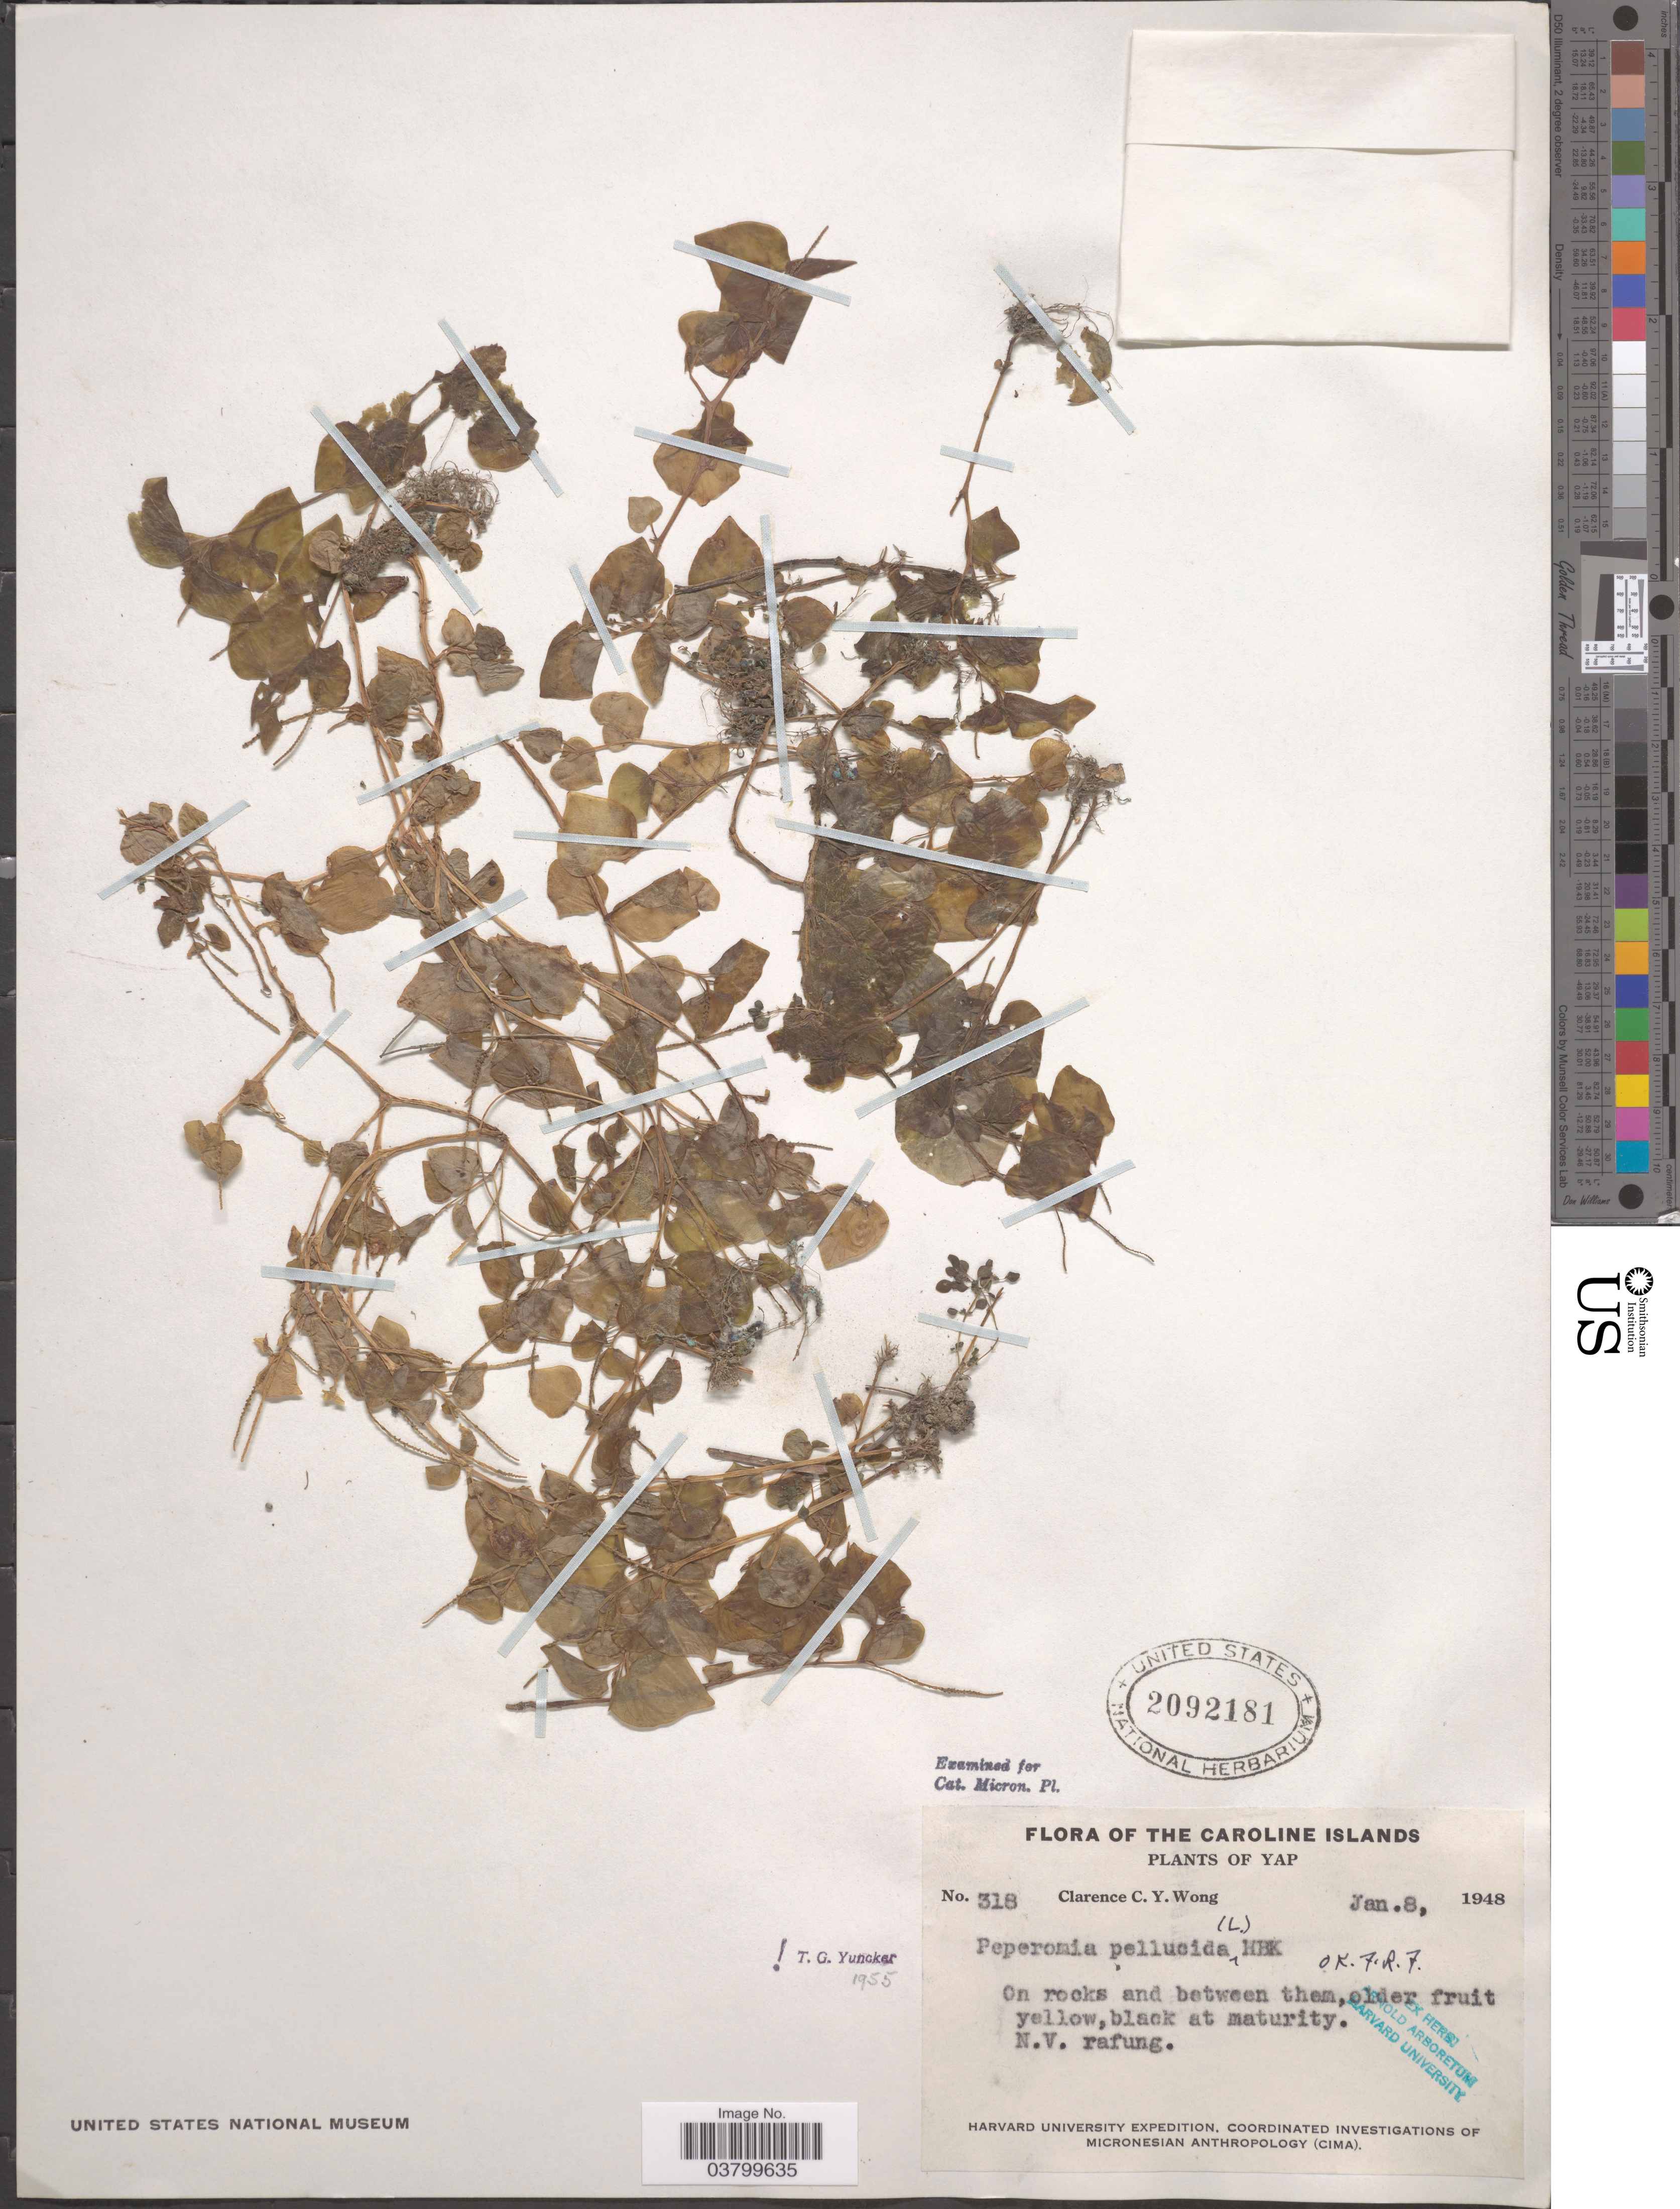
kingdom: Plantae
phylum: Tracheophyta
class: Magnoliopsida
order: Piperales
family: Piperaceae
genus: Peperomia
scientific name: Peperomia pellucida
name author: (L.) Kunth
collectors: C. Y. C. Wong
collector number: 318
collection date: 1948-01-08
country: Micronesia, Federated States of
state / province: Yap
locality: The Caroline Islands.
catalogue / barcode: US 2092181